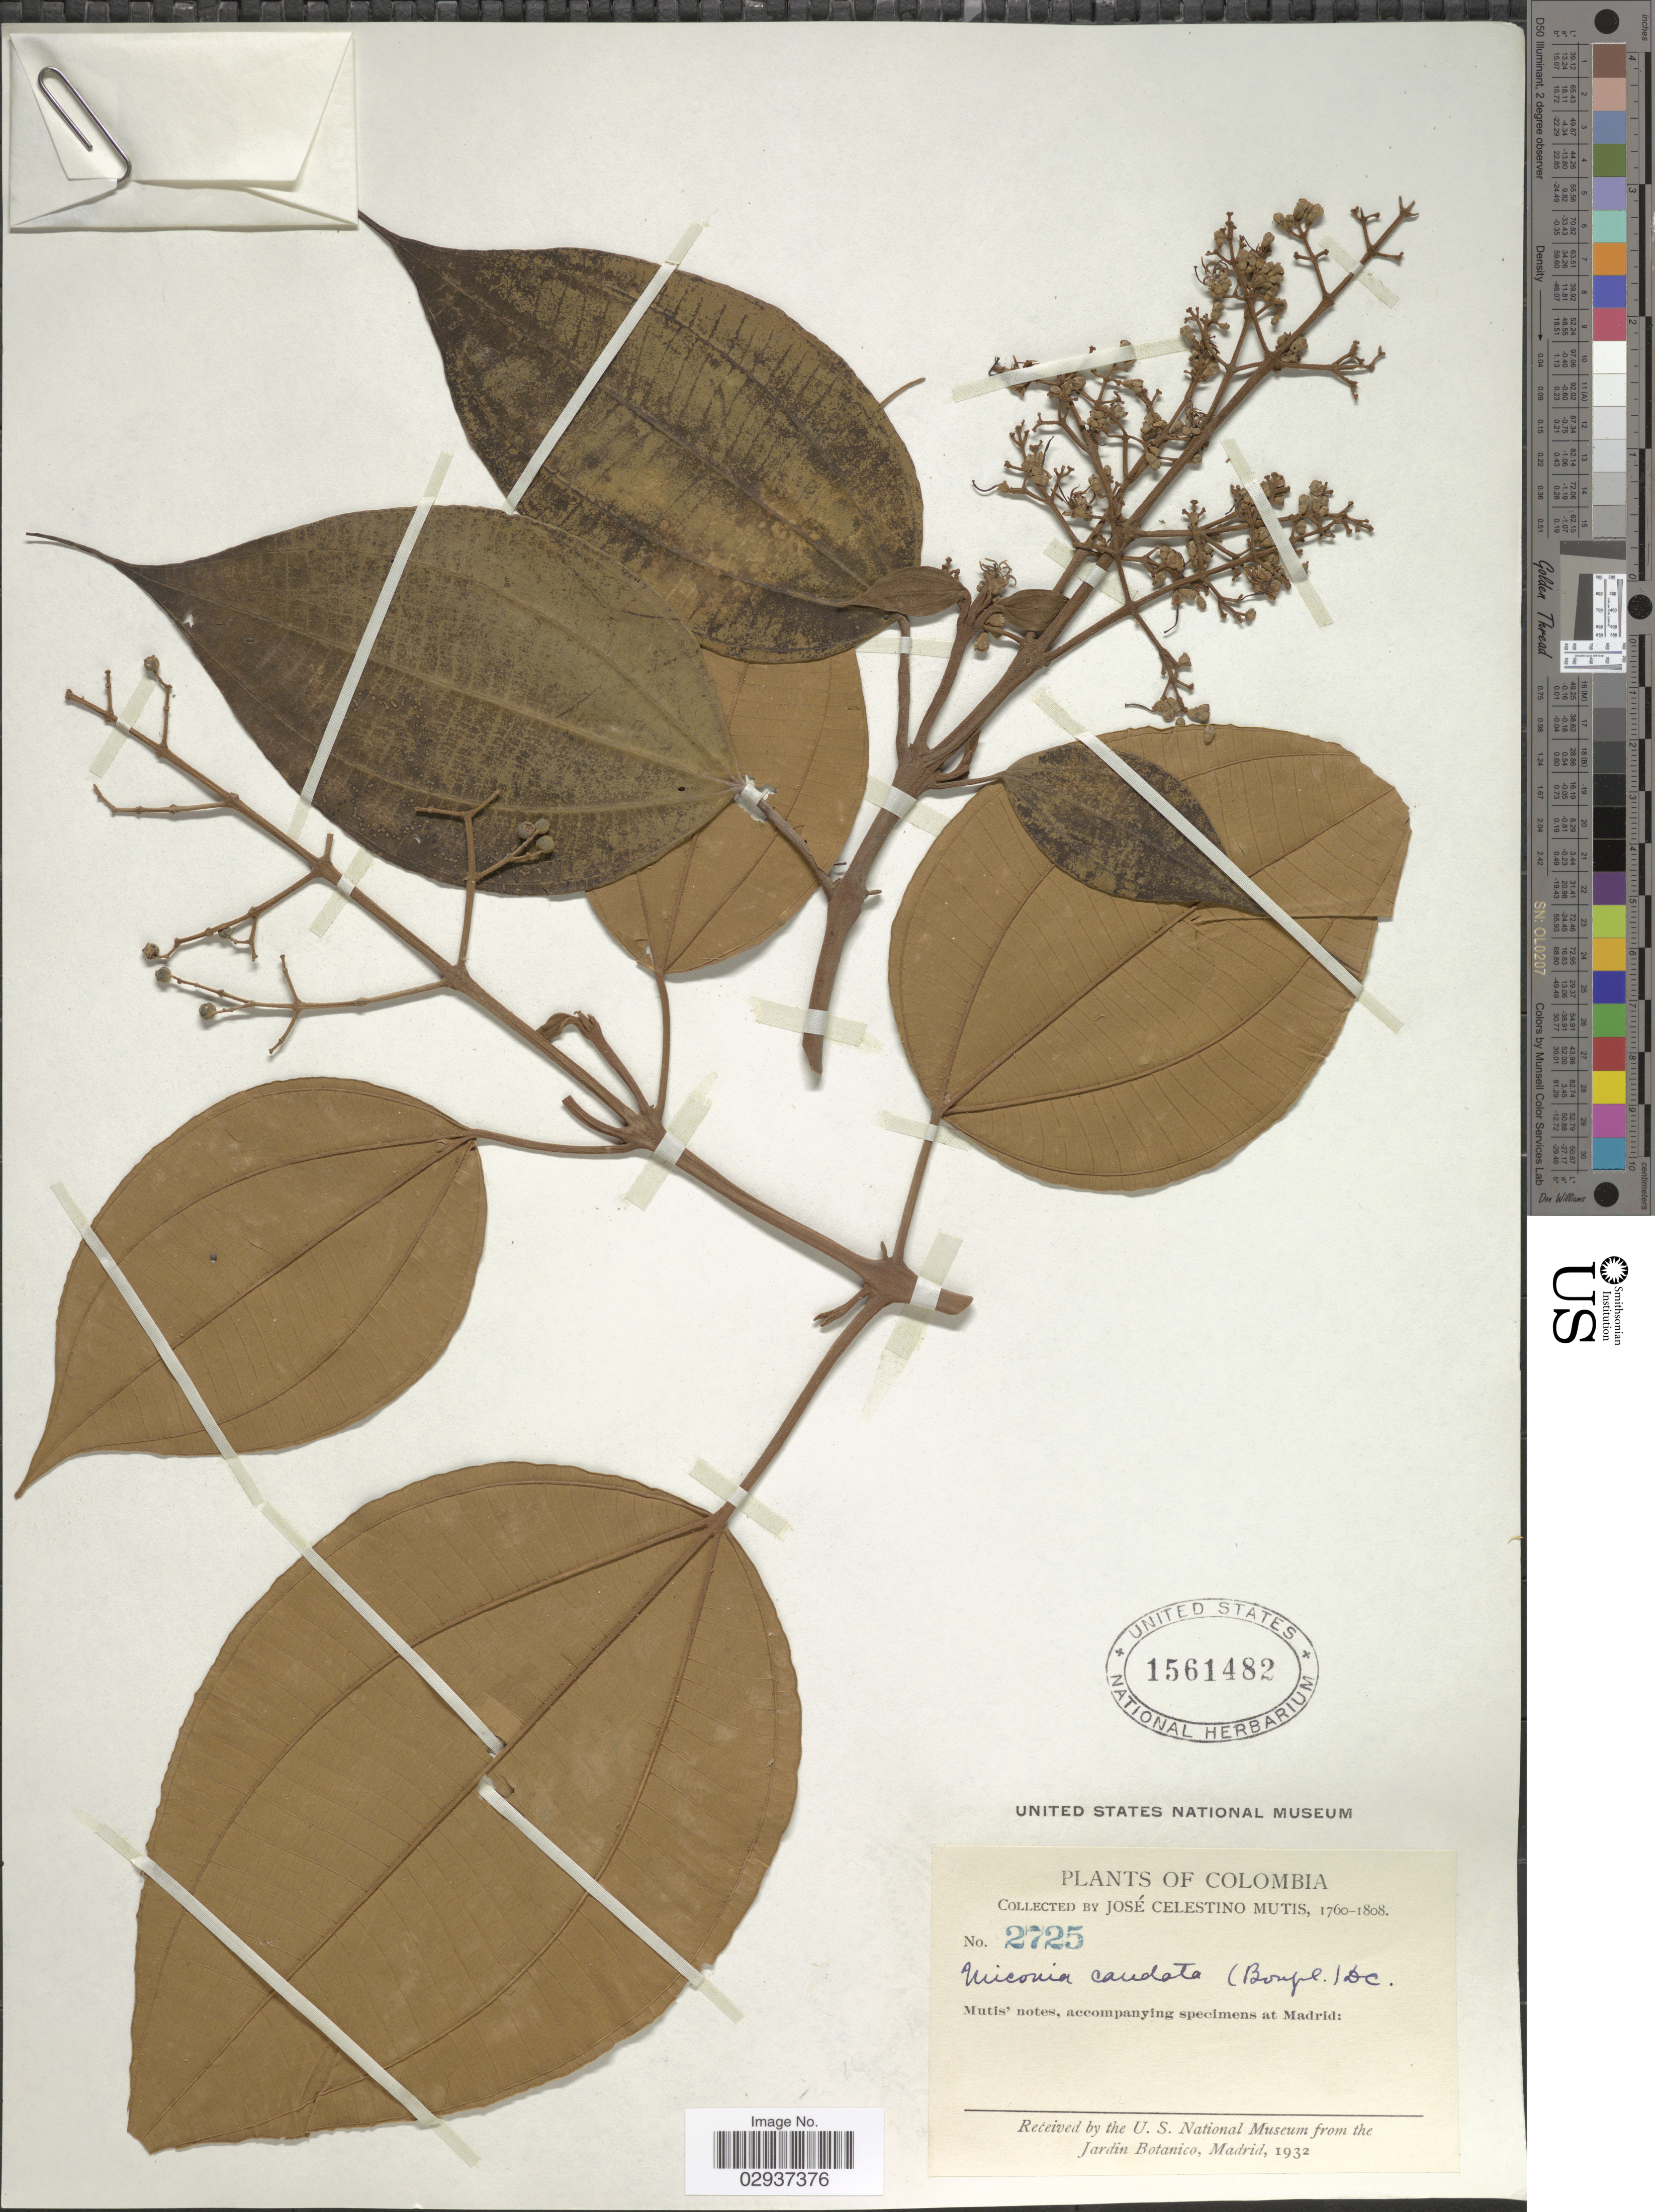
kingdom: Plantae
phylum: Tracheophyta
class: Magnoliopsida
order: Myrtales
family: Melastomataceae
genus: Miconia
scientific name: Miconia caudata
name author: (Bonpl.) DC.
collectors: J. C. B. Mutis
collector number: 2725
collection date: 1760/1808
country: Colombia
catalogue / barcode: US 1561482